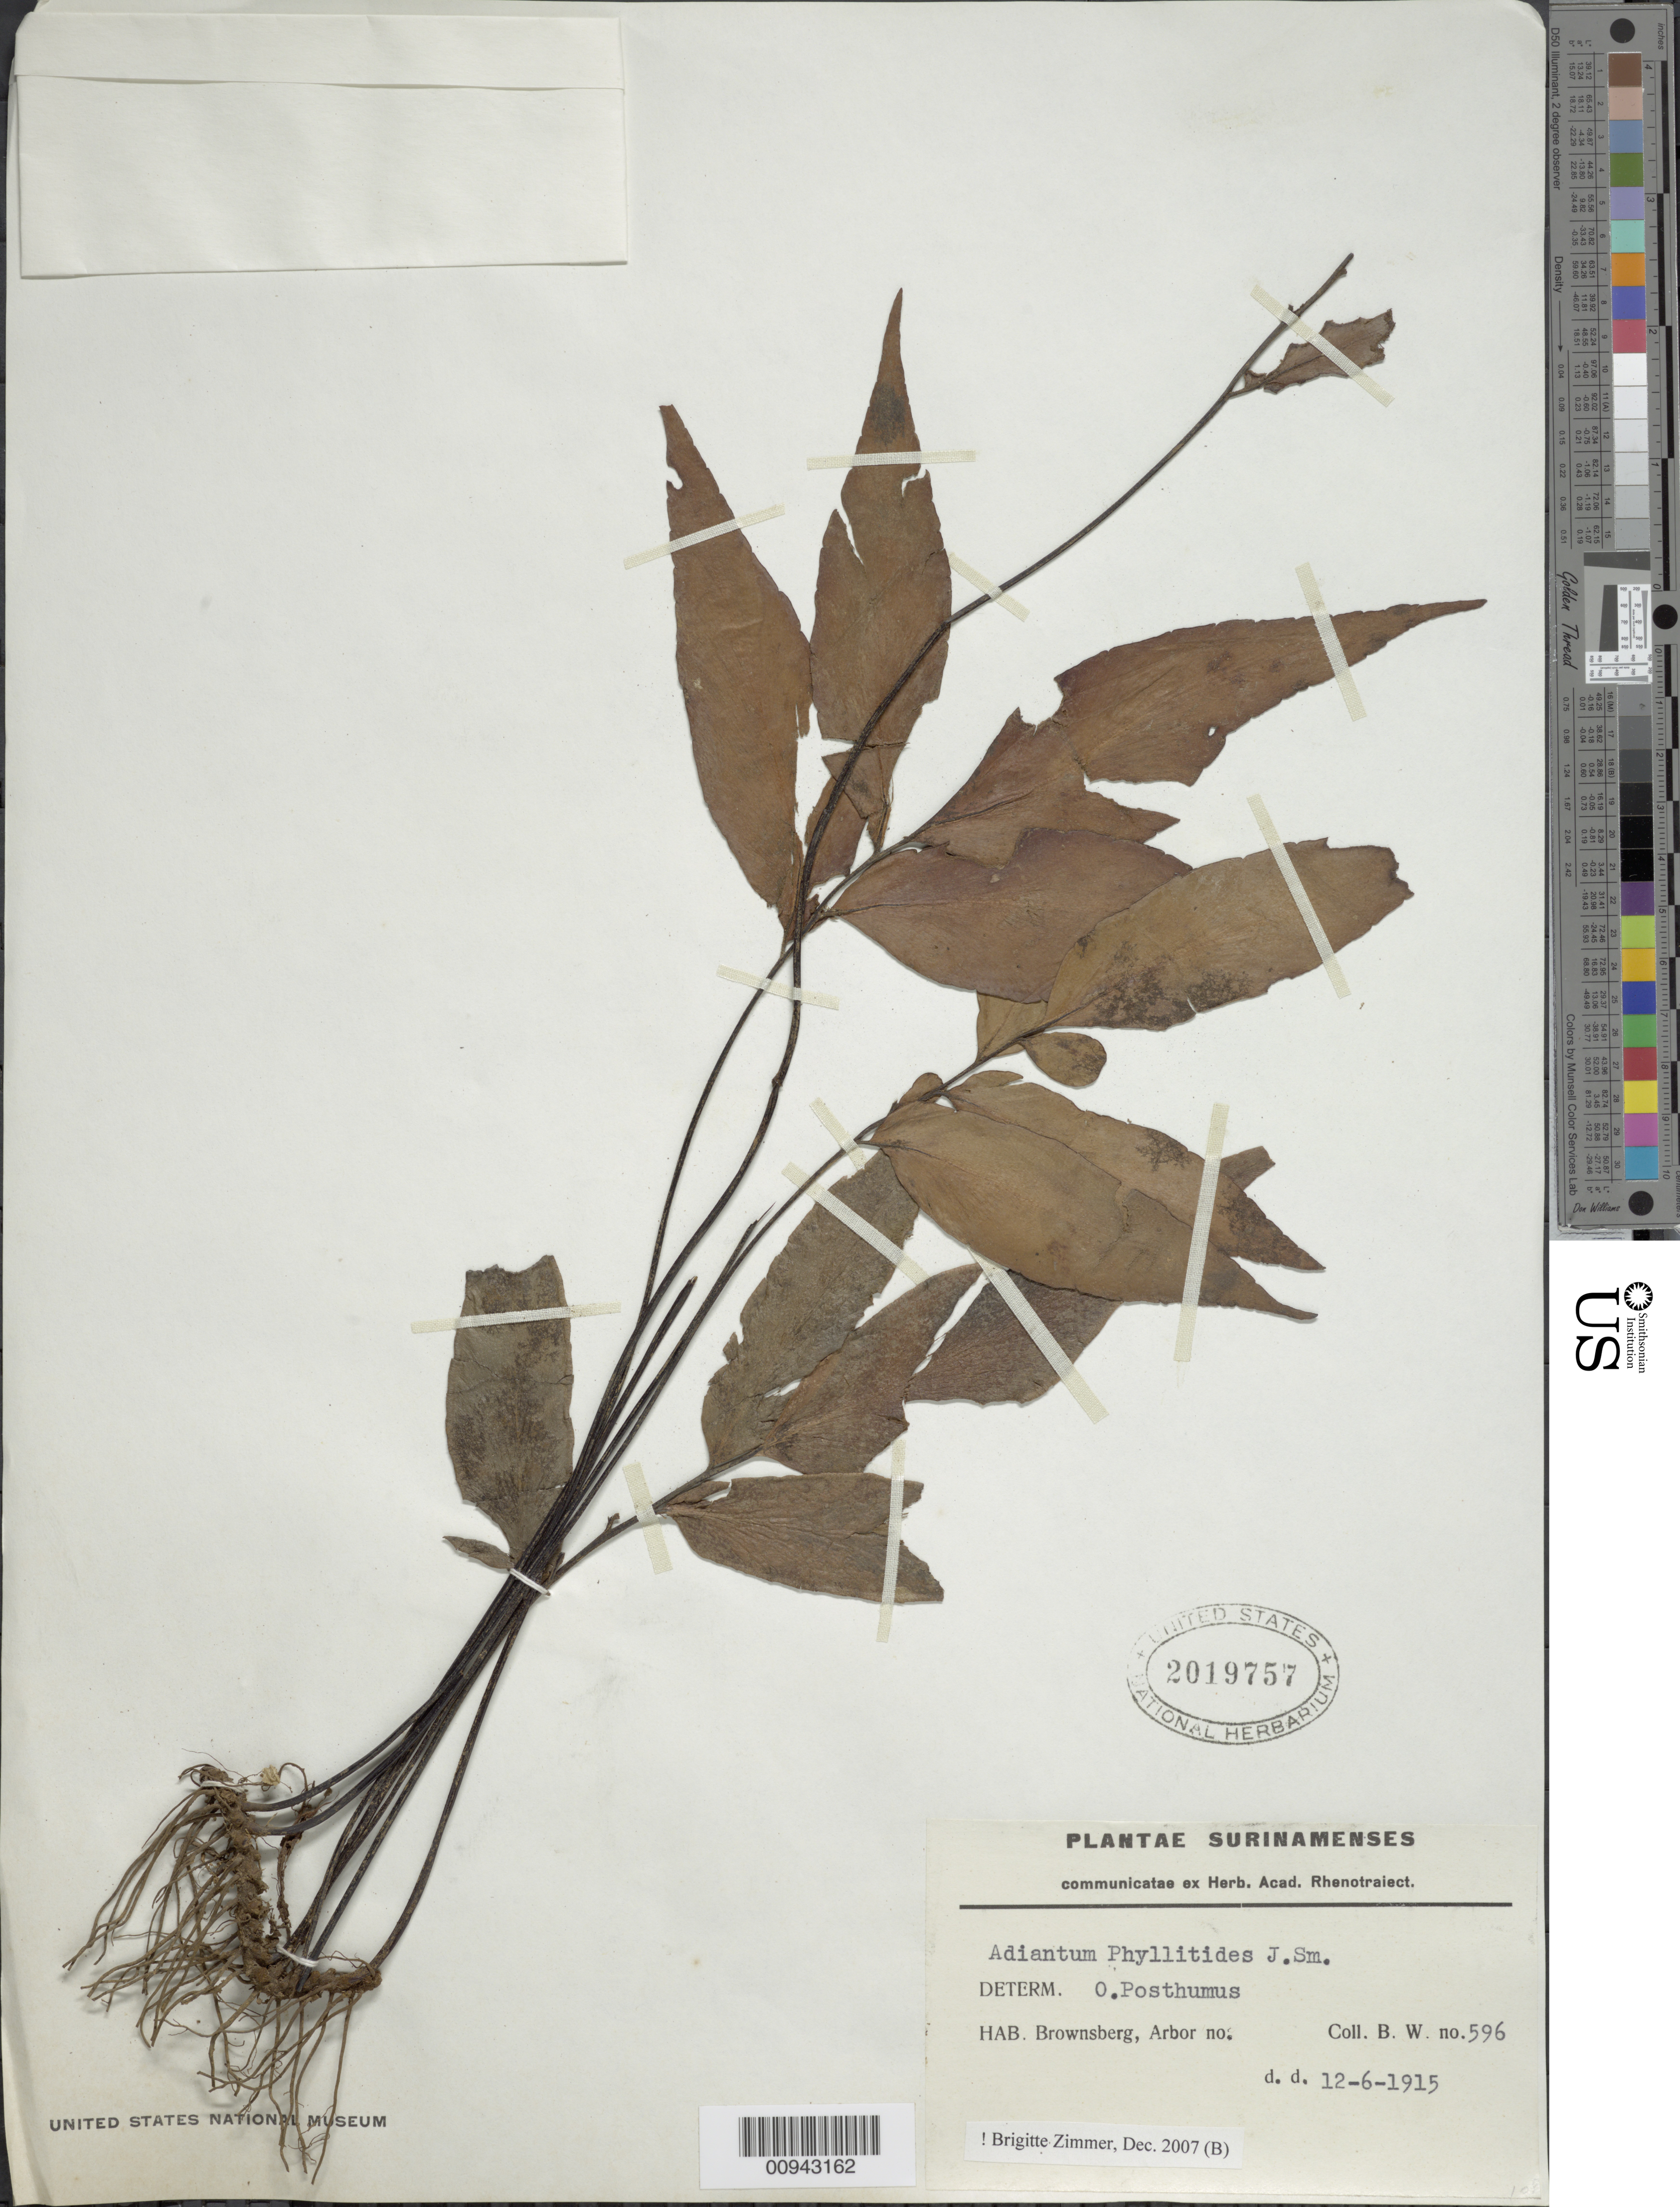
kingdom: Plantae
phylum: Tracheophyta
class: Polypodiopsida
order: Polypodiales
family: Pteridaceae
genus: Adiantum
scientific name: Adiantum phyllitidis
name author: J. Sm.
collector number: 596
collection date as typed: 12-Jul-15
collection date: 1915-07-12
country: Suriname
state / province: Brokopondo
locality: Brownsberg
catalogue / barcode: US 2019757